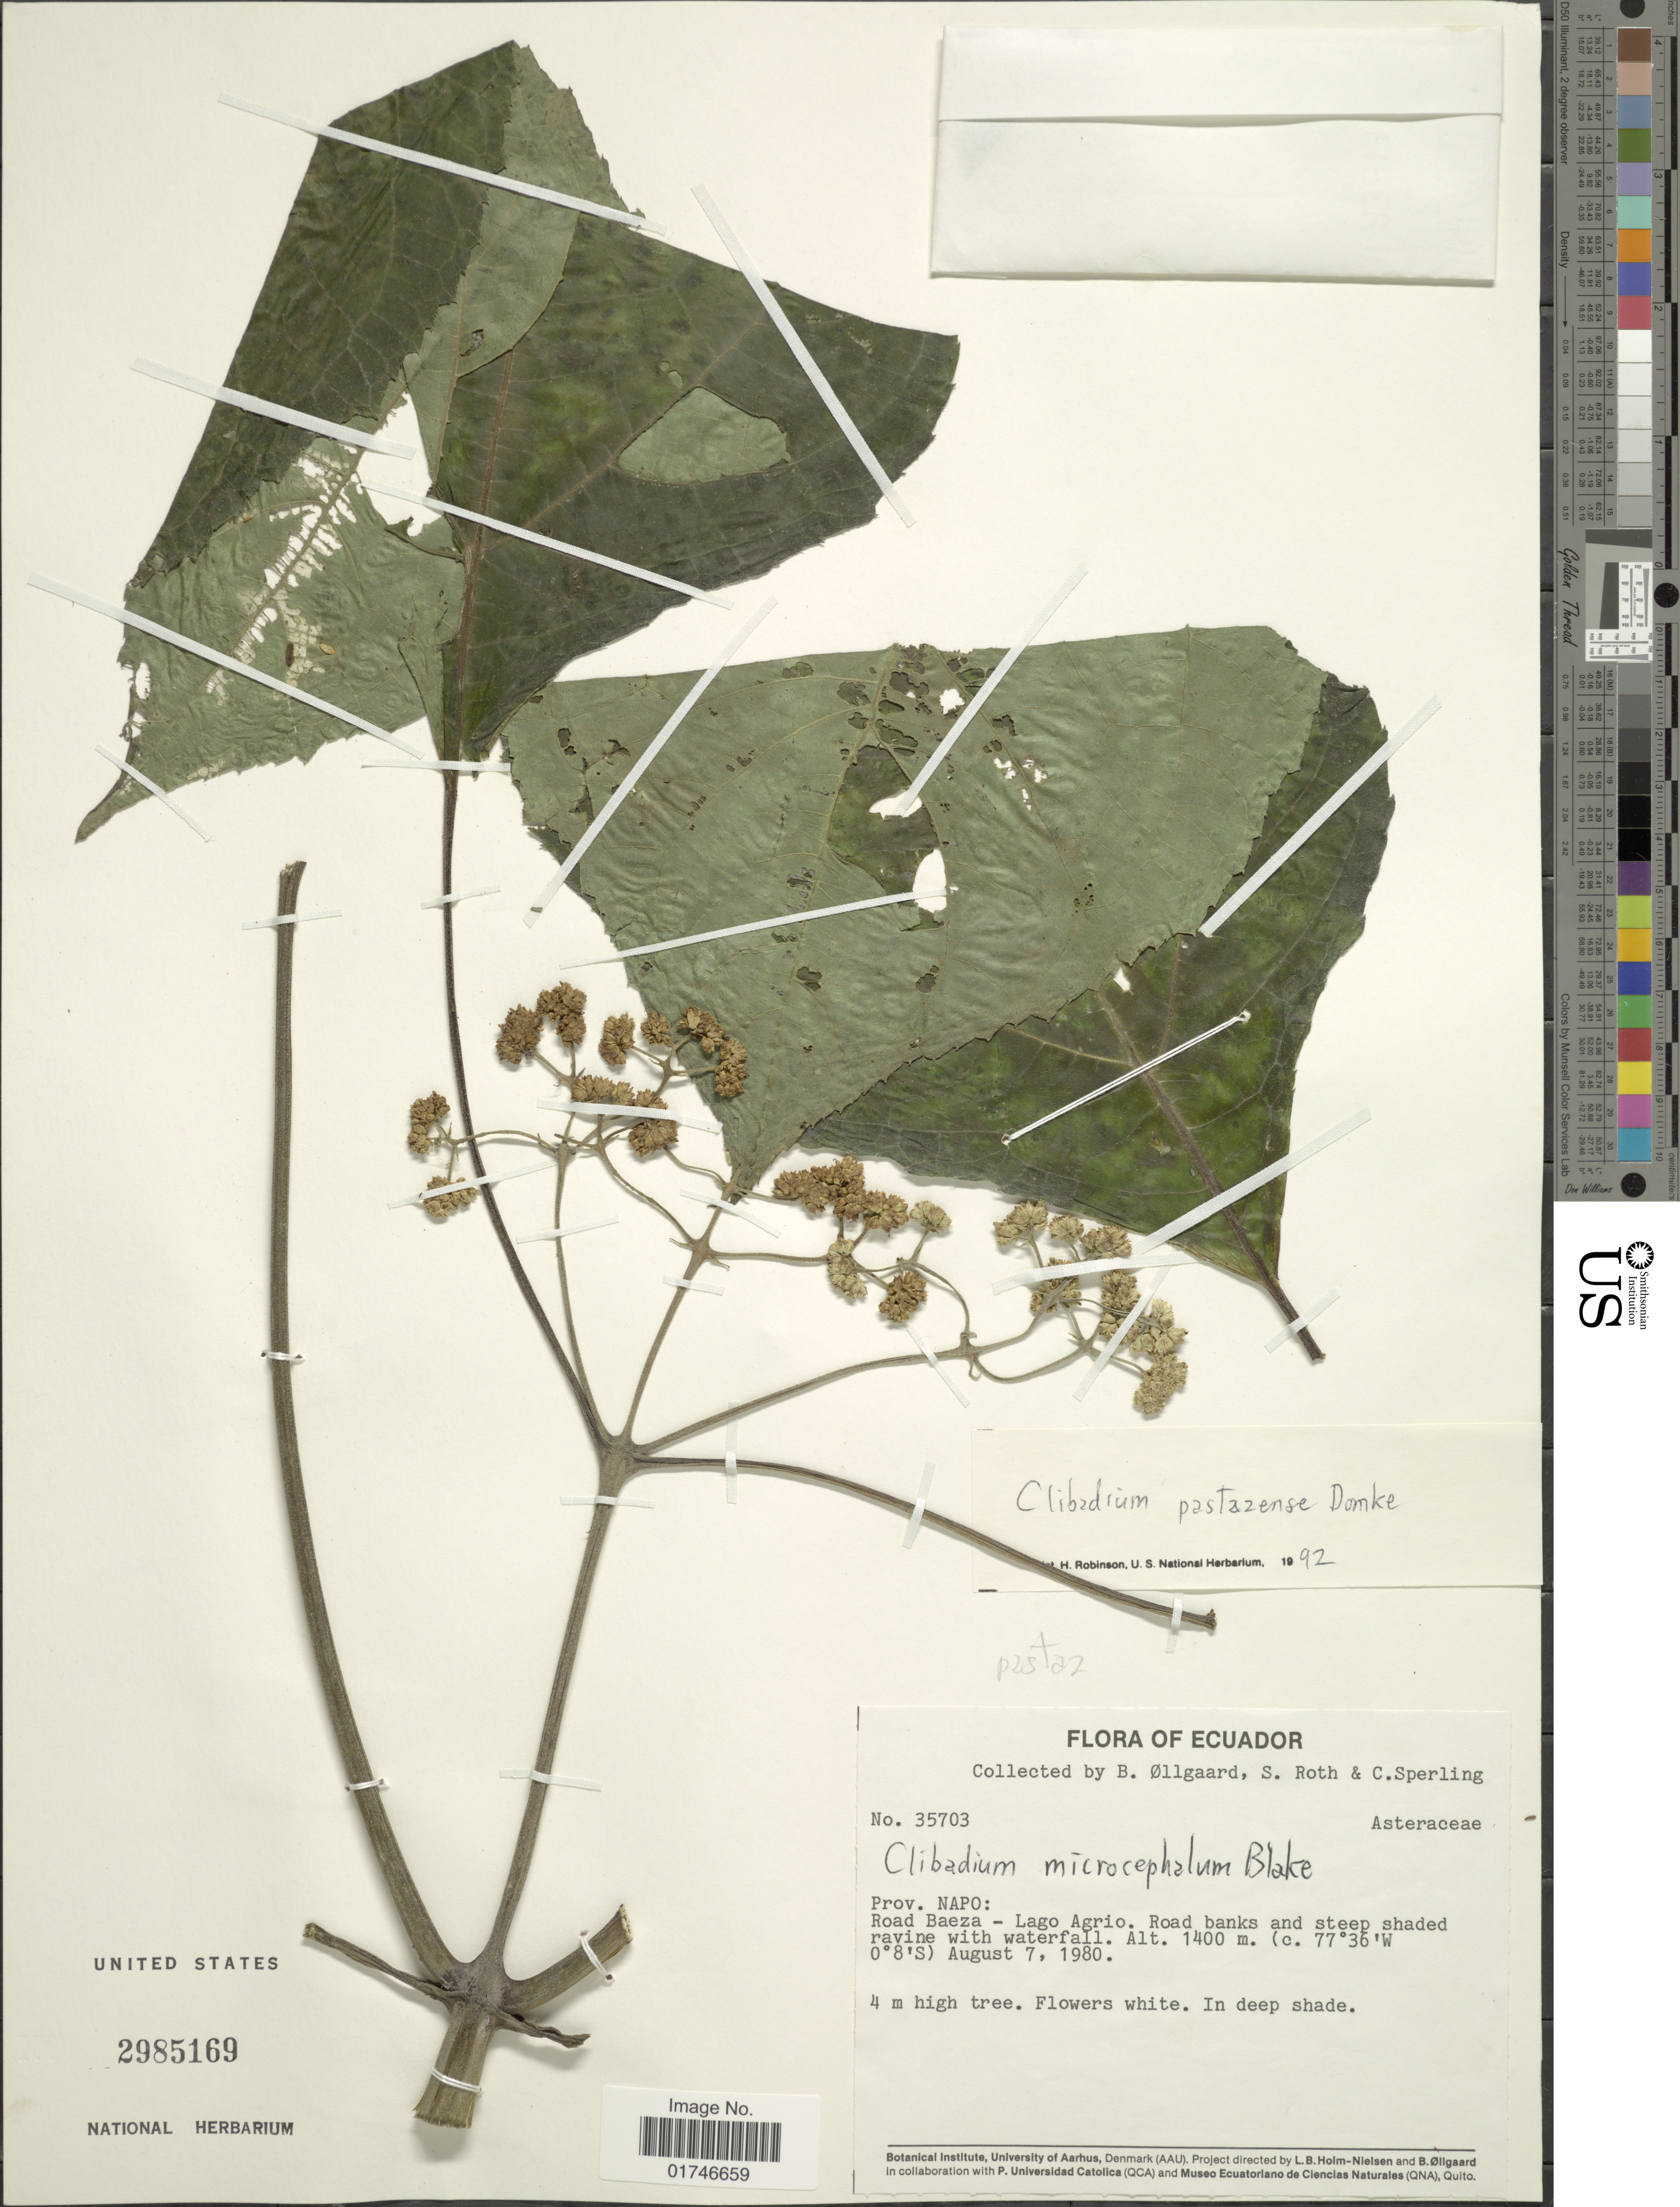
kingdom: Plantae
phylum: Tracheophyta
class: Magnoliopsida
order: Asterales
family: Asteraceae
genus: Clibadium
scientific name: Clibadium pastazense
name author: Domke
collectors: B. Øllgaard, S. Roth & C. Sperling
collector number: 35703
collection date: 1980-08-07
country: Ecuador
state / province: Napo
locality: Prov. Napo: Road Baeza - Lago Agrio. Road banks and steep shaded ravine with waterfall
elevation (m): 1400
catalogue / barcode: US 2985169